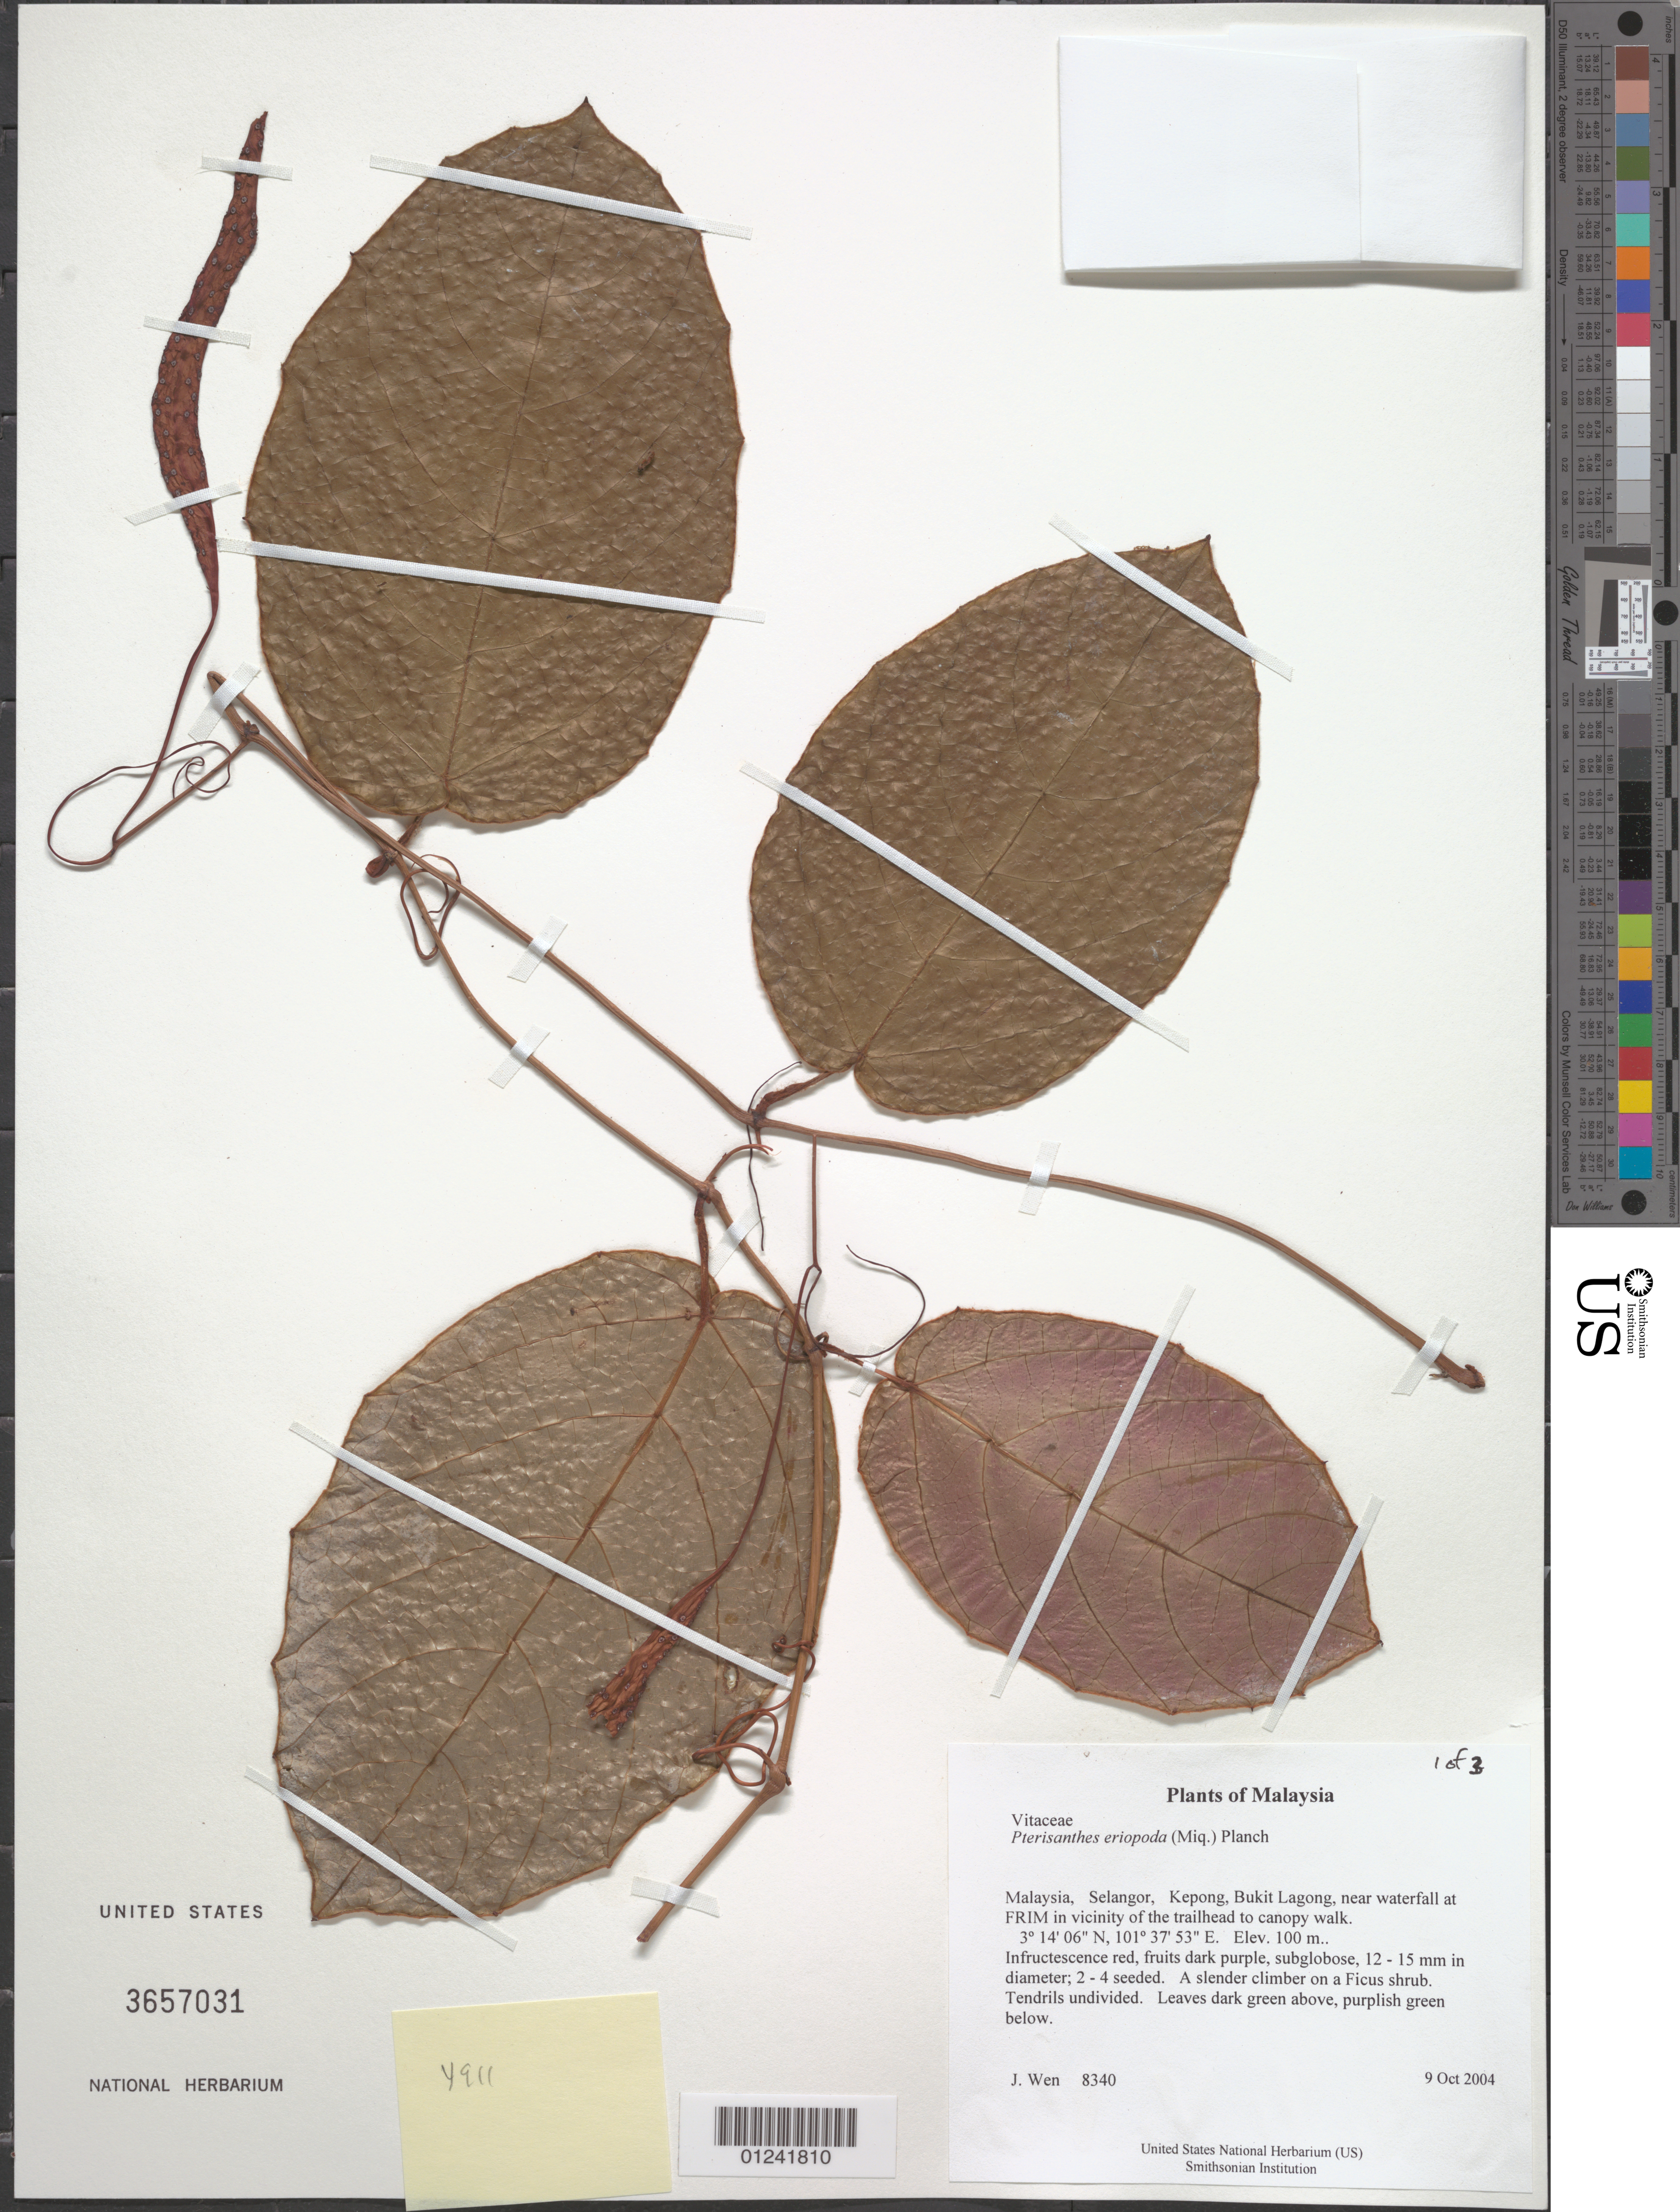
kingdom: Plantae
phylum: Tracheophyta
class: Magnoliopsida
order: Vitales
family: Vitaceae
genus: Pterisanthes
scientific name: Pterisanthes eriopoda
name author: (Miq.) Planch.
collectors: J. Wen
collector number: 8340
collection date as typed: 10 Oct 2004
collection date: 2004-10-10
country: Malaysia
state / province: Selangor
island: Luzon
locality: Kepong, Bukit Lagong, near waterfall at FRIM in vicinity of the trailhead to canopy walk.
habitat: In lowland evergreen rain forest.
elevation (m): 100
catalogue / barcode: US 3657031